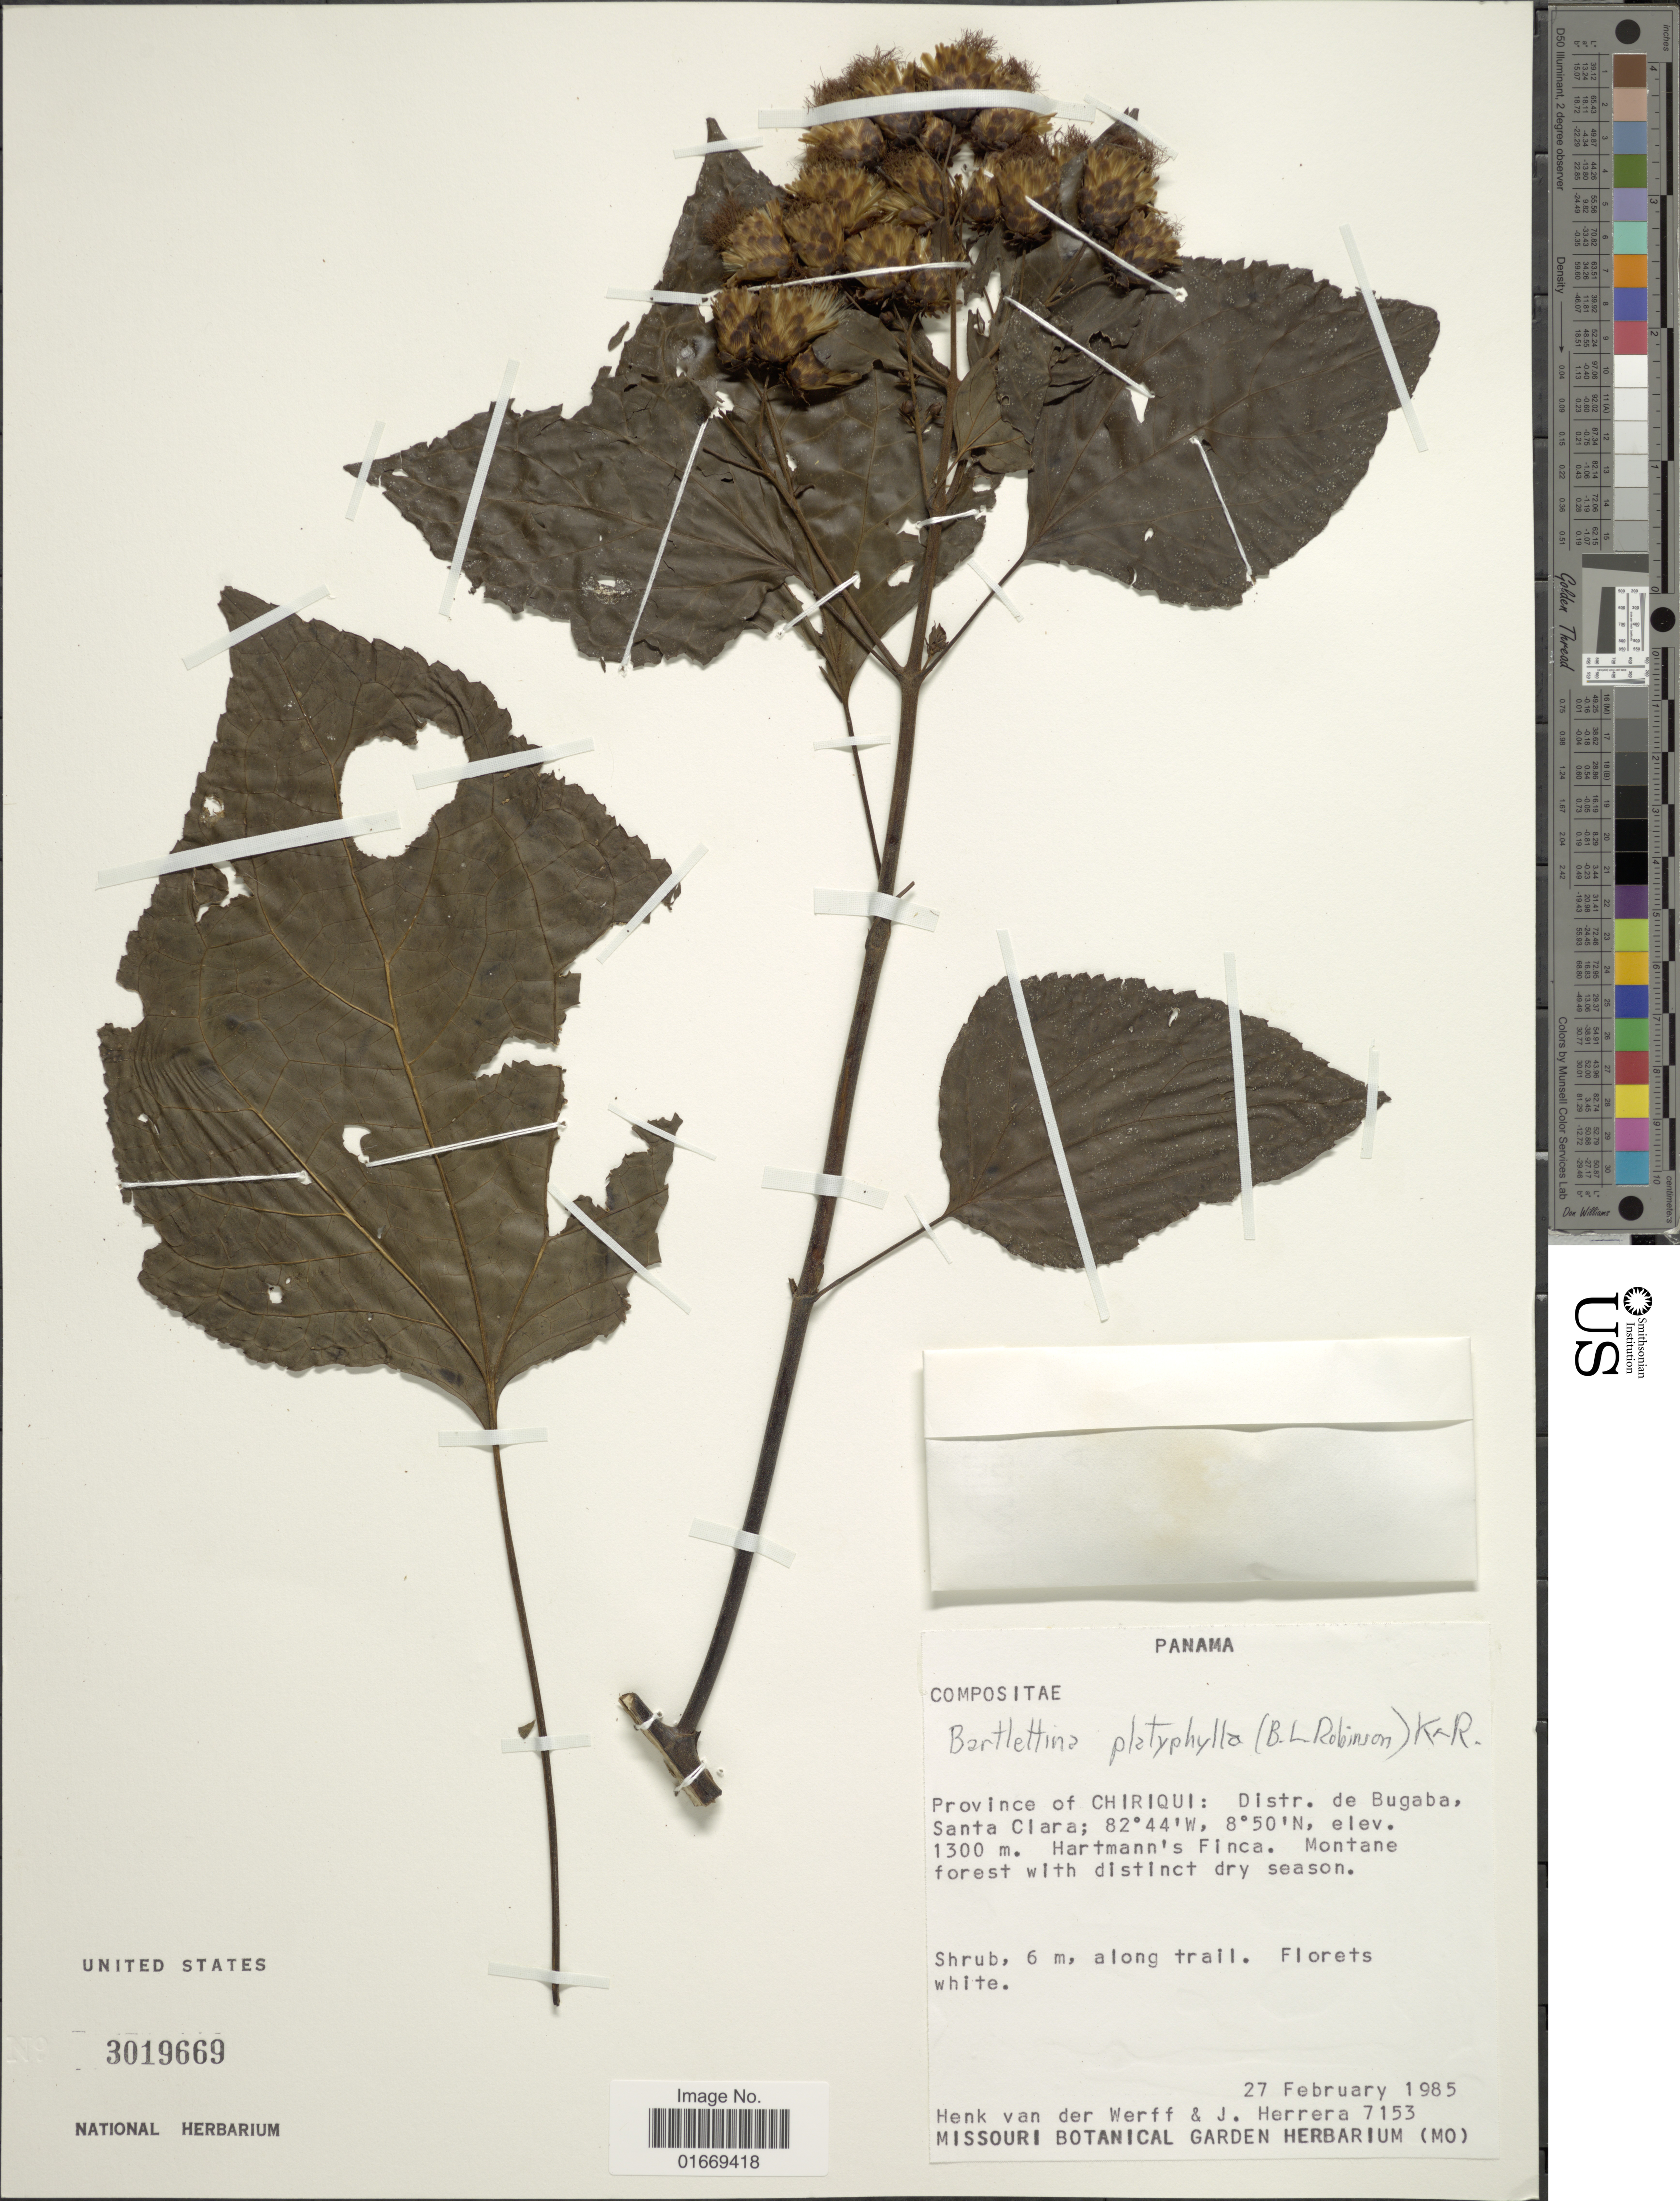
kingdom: Plantae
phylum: Tracheophyta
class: Magnoliopsida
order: Asterales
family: Asteraceae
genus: Bartlettina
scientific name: Bartlettina platyphylla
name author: (B.L. Rob.) R.M. King & H. Rob.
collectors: H. van der Werff & J. Herrera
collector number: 7153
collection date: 1985-02-27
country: Panama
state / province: Chiriqui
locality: Distr de Bugaba, Santa Clara, Hartmann's Finca. Montane forest with distinct dry season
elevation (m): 1300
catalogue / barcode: US 3019669